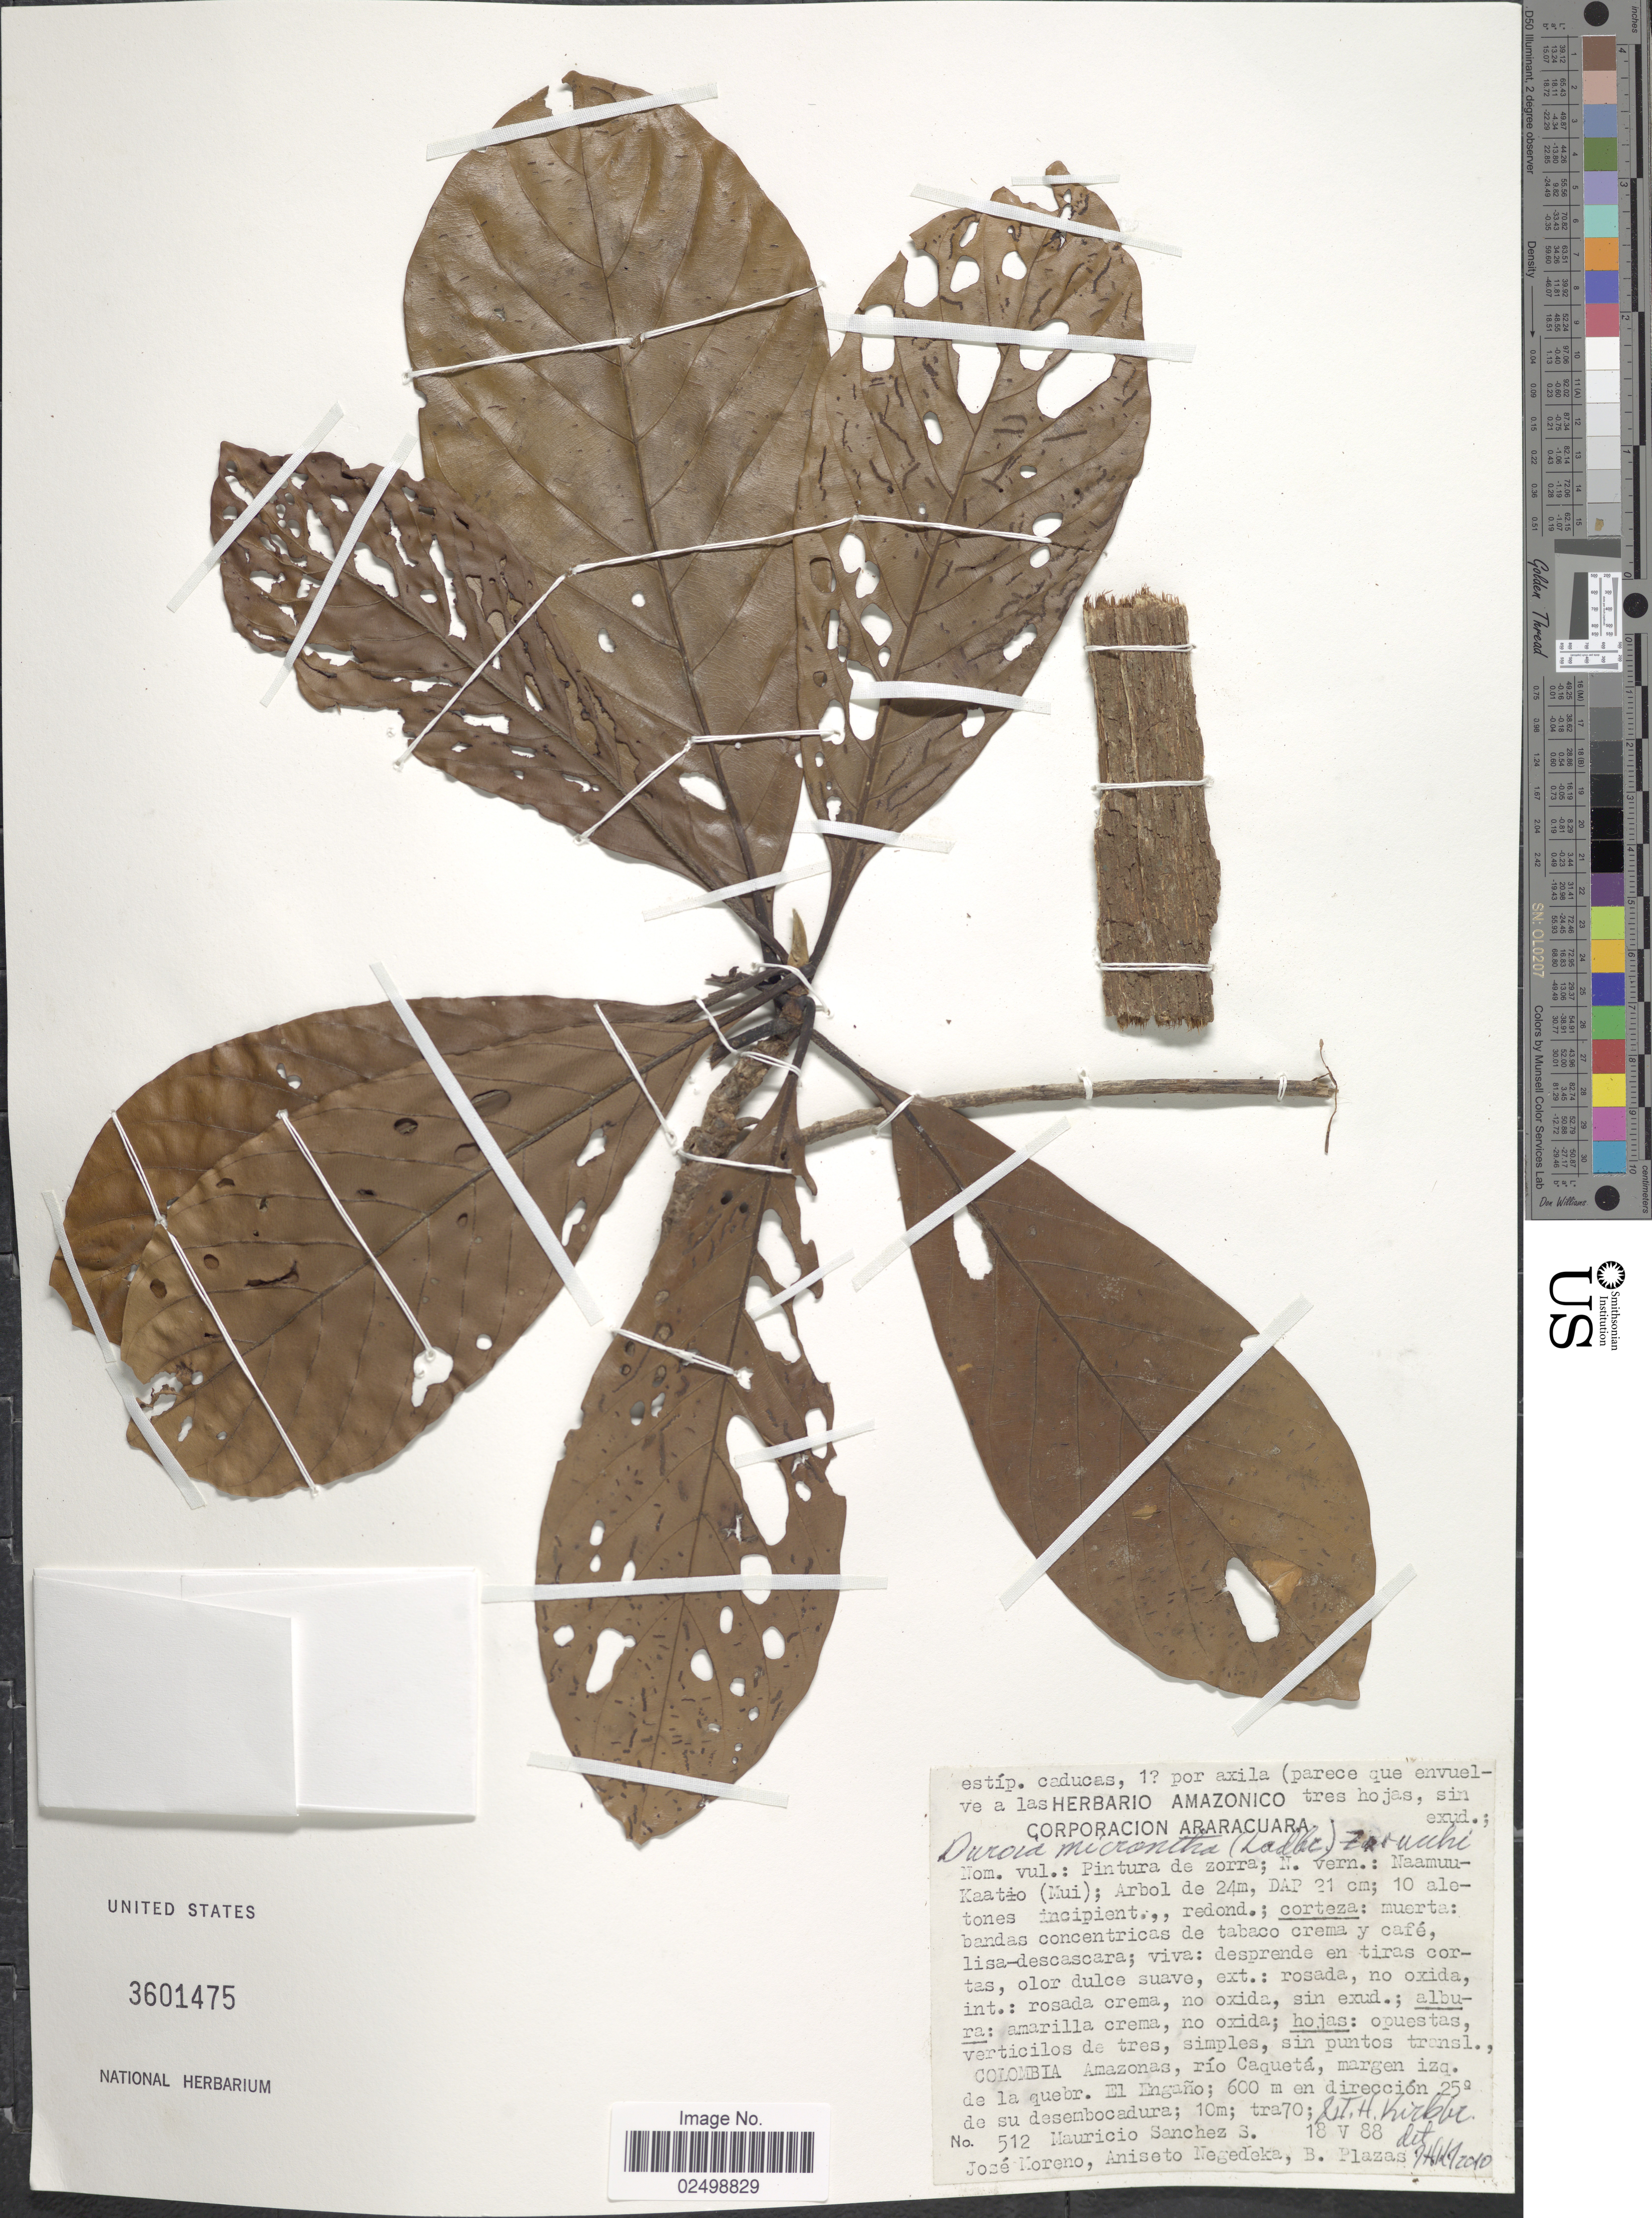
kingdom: Plantae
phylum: Tracheophyta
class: Magnoliopsida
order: Gentianales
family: Rubiaceae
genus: Duroia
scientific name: Duroia micrantha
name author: (Ladbr.) Zarucchi & J.H. Kirkbr.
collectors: M. Sanchez S., J. Moreno, A. Negedeka & B. Plazas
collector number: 512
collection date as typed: Transcribed d/m/y: 18/5/88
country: Colombia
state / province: Amazônas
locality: Río Caquetá, margen izq de la quebr. El Engaño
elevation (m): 600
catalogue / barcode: US 3601475